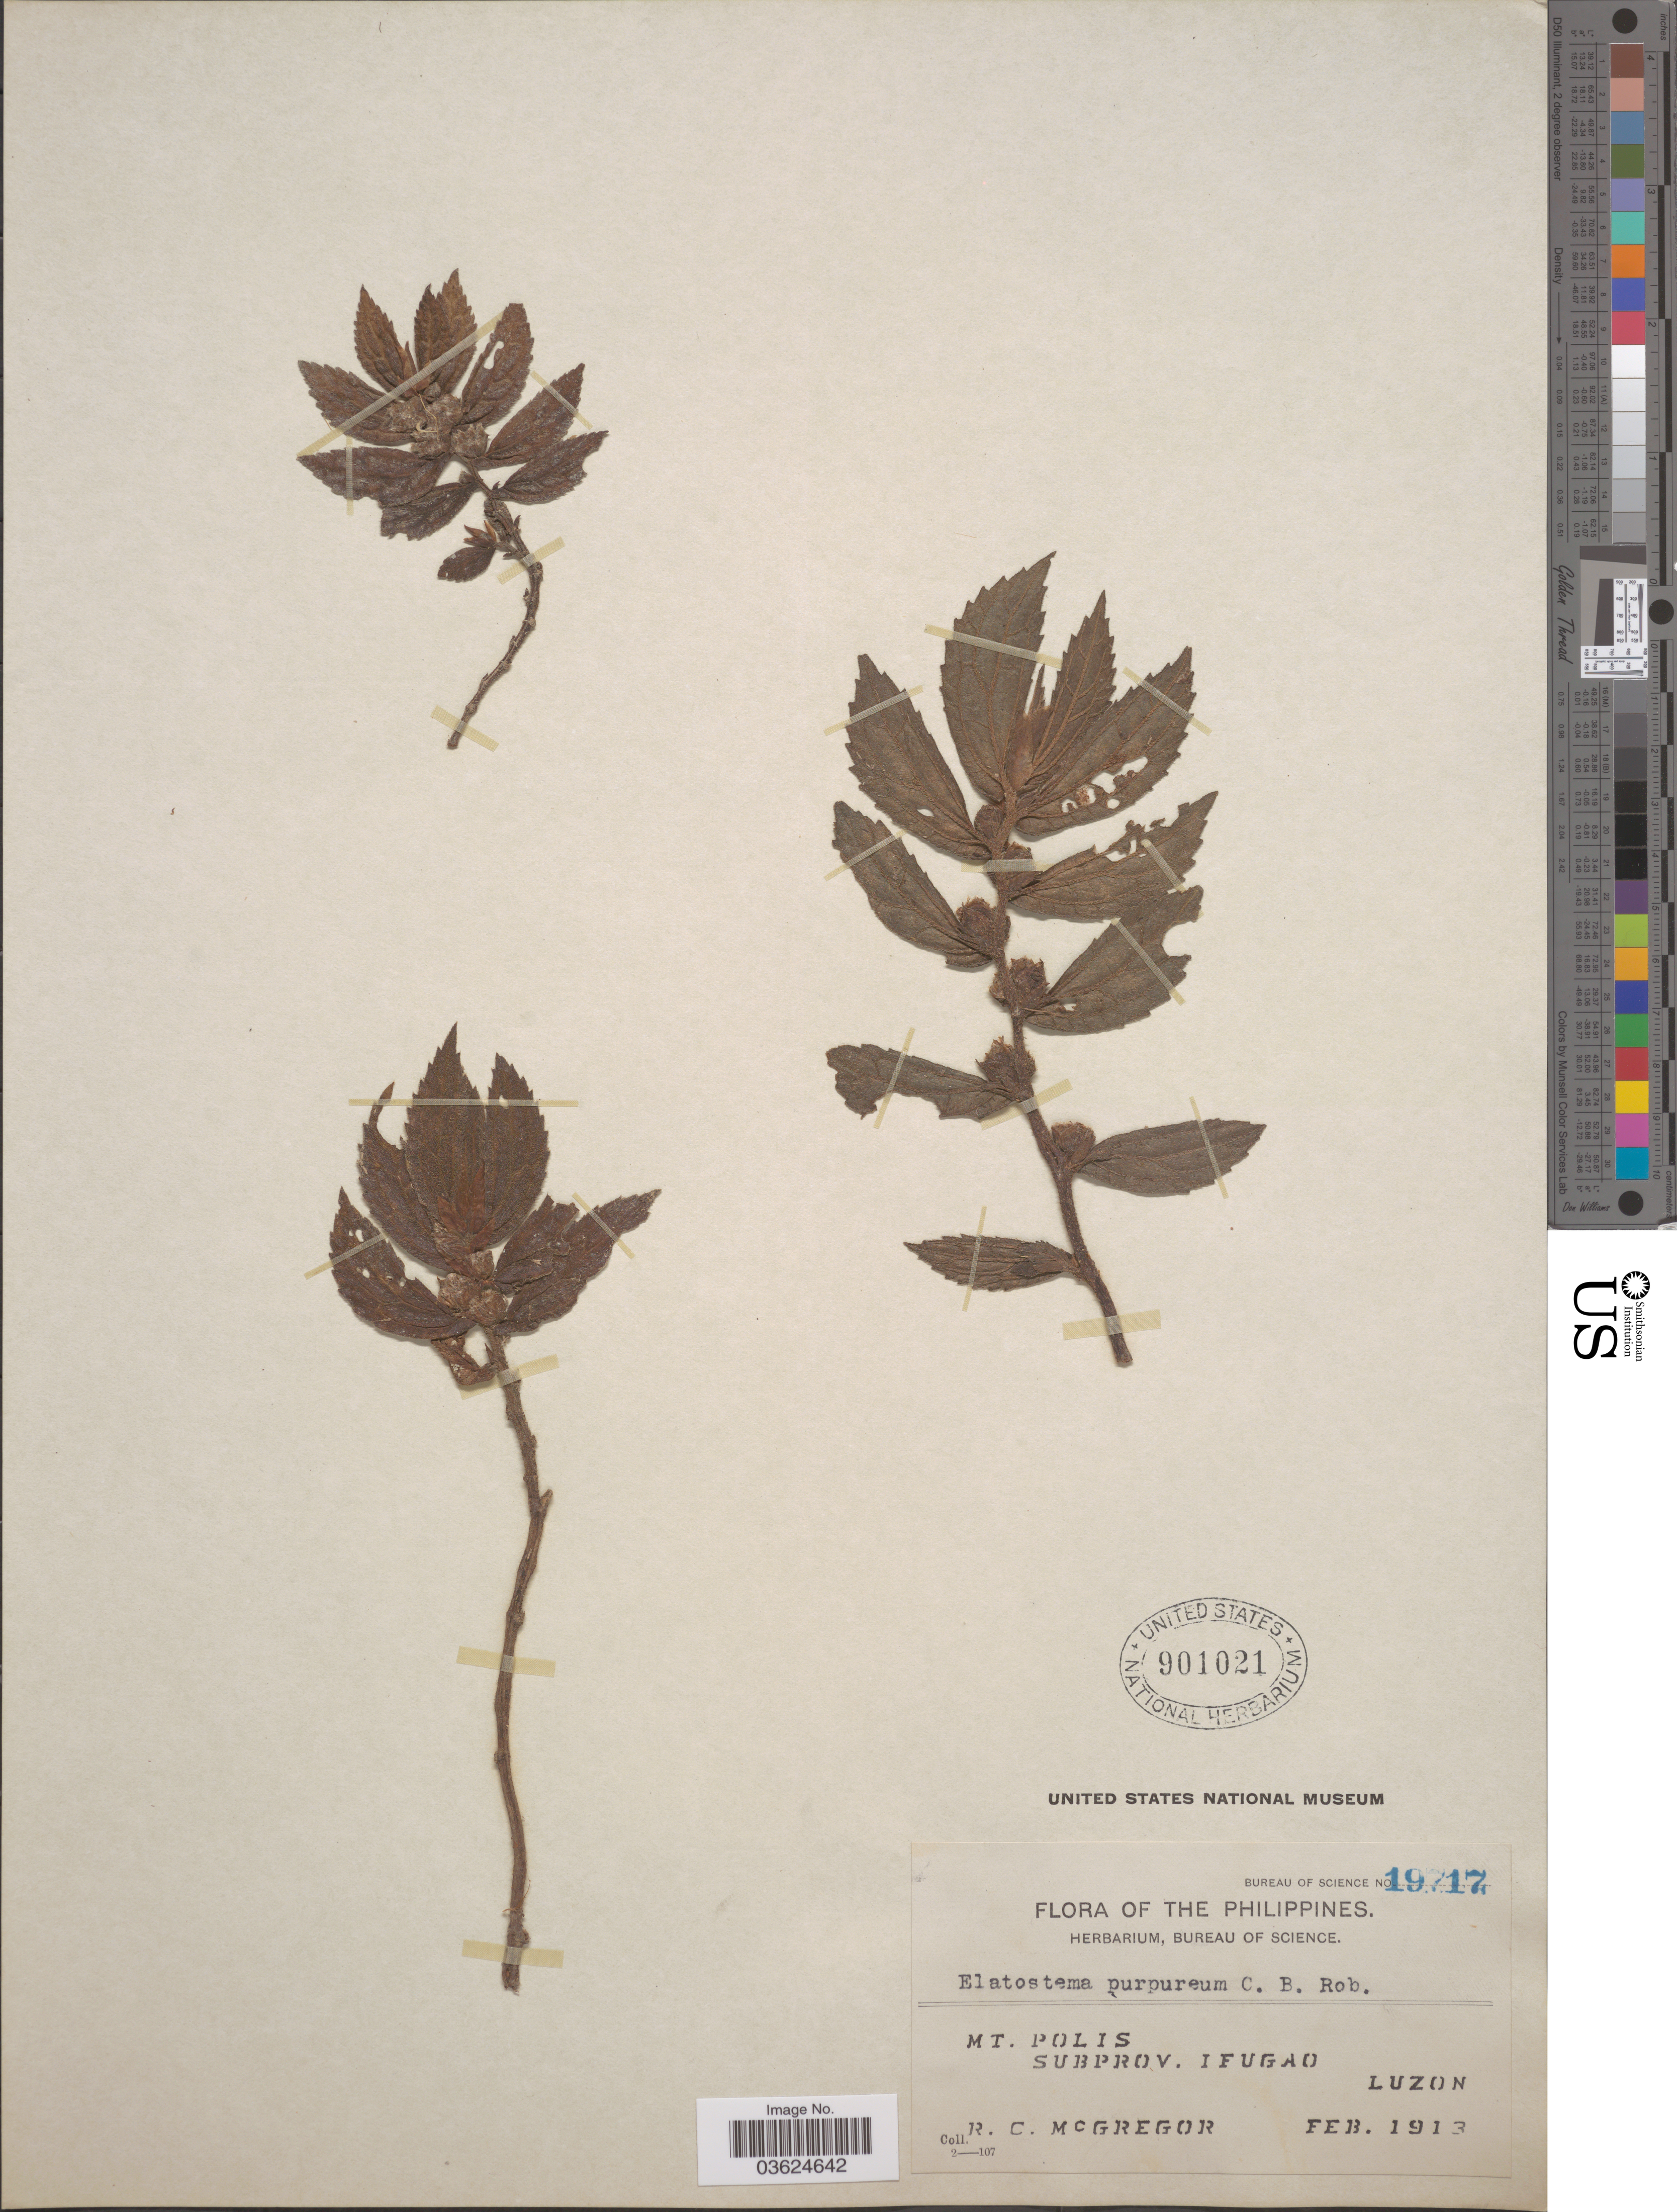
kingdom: Plantae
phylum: Tracheophyta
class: Magnoliopsida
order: Rosales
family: Urticaceae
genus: Elatostema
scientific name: Elatostema purpureum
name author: C.B. Rob.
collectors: R. C. McGregor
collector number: Bureau of Science 19717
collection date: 1913-02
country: Philippines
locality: Mt. Polis. Subprov. Ifugao. Luzon.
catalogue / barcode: US 901021